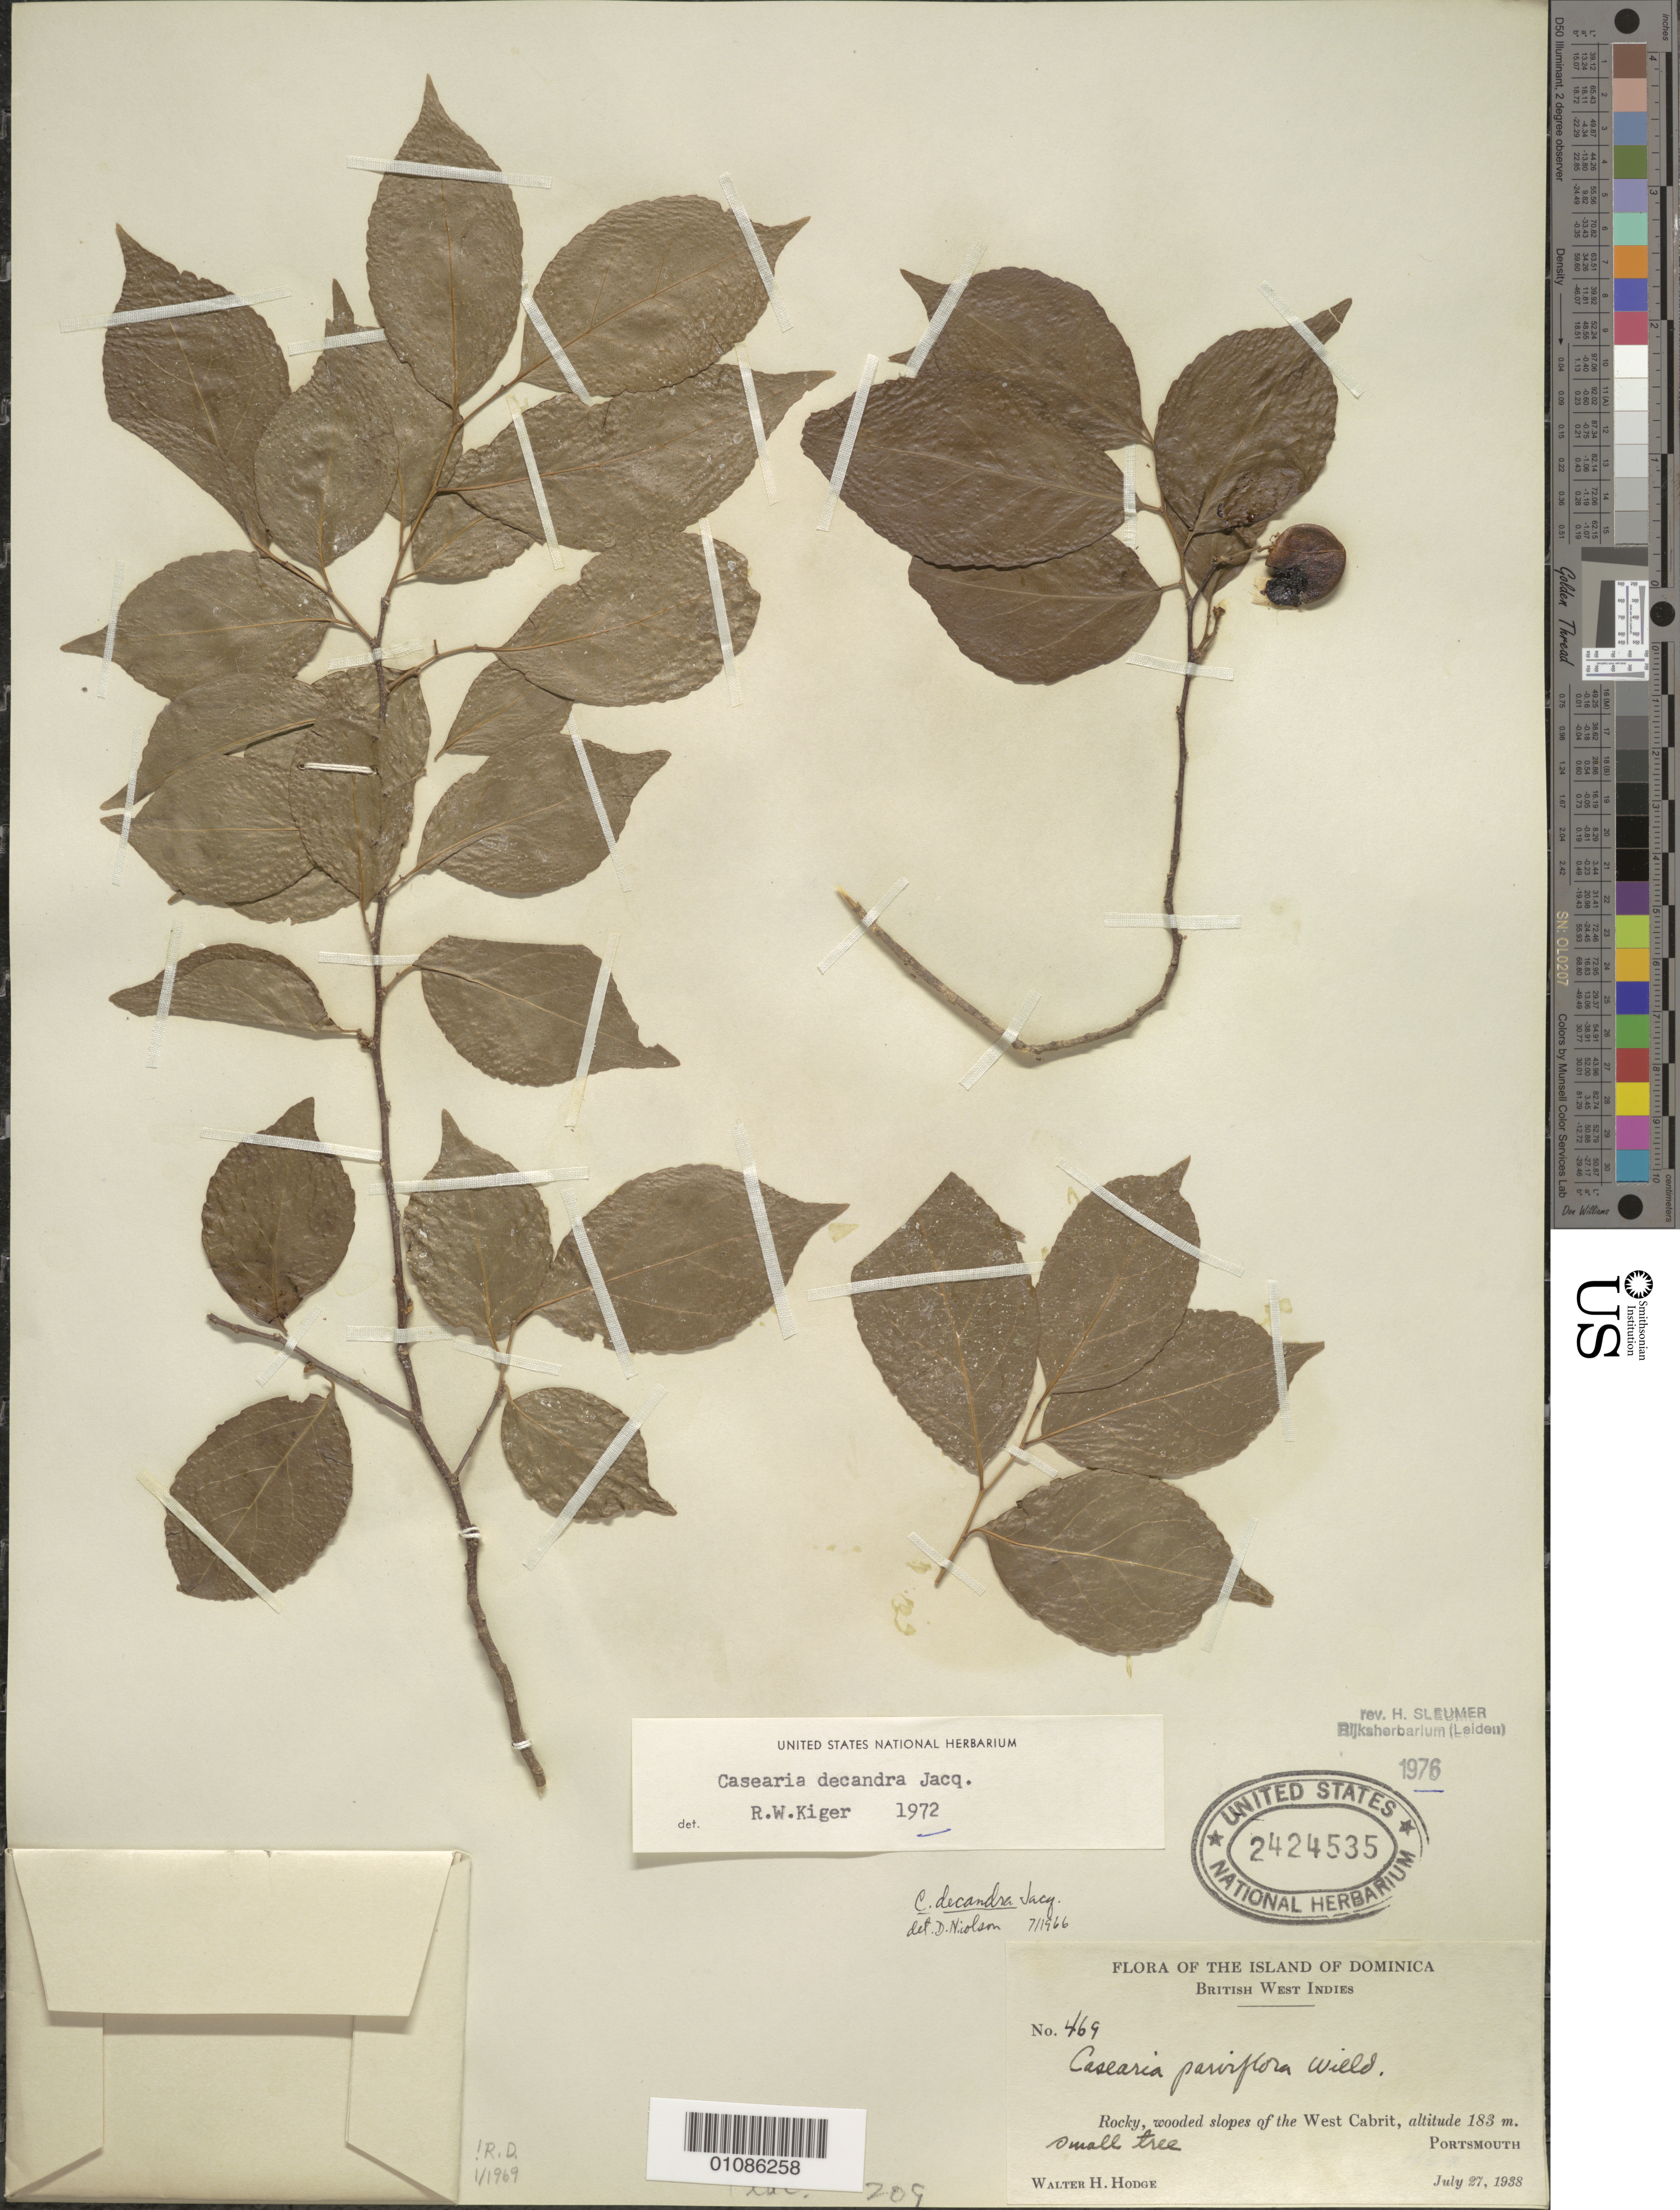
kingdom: Plantae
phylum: Tracheophyta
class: Magnoliopsida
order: Malpighiales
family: Salicaceae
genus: Casearia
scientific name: Casearia decandra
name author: Jacq.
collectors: W. Hodge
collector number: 469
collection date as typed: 21 Jul 1938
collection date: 1938-07-21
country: Dominica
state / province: St. John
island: Dominica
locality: Rocky, wooded slopes of the W Cabrit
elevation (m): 183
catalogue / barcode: US 2424535